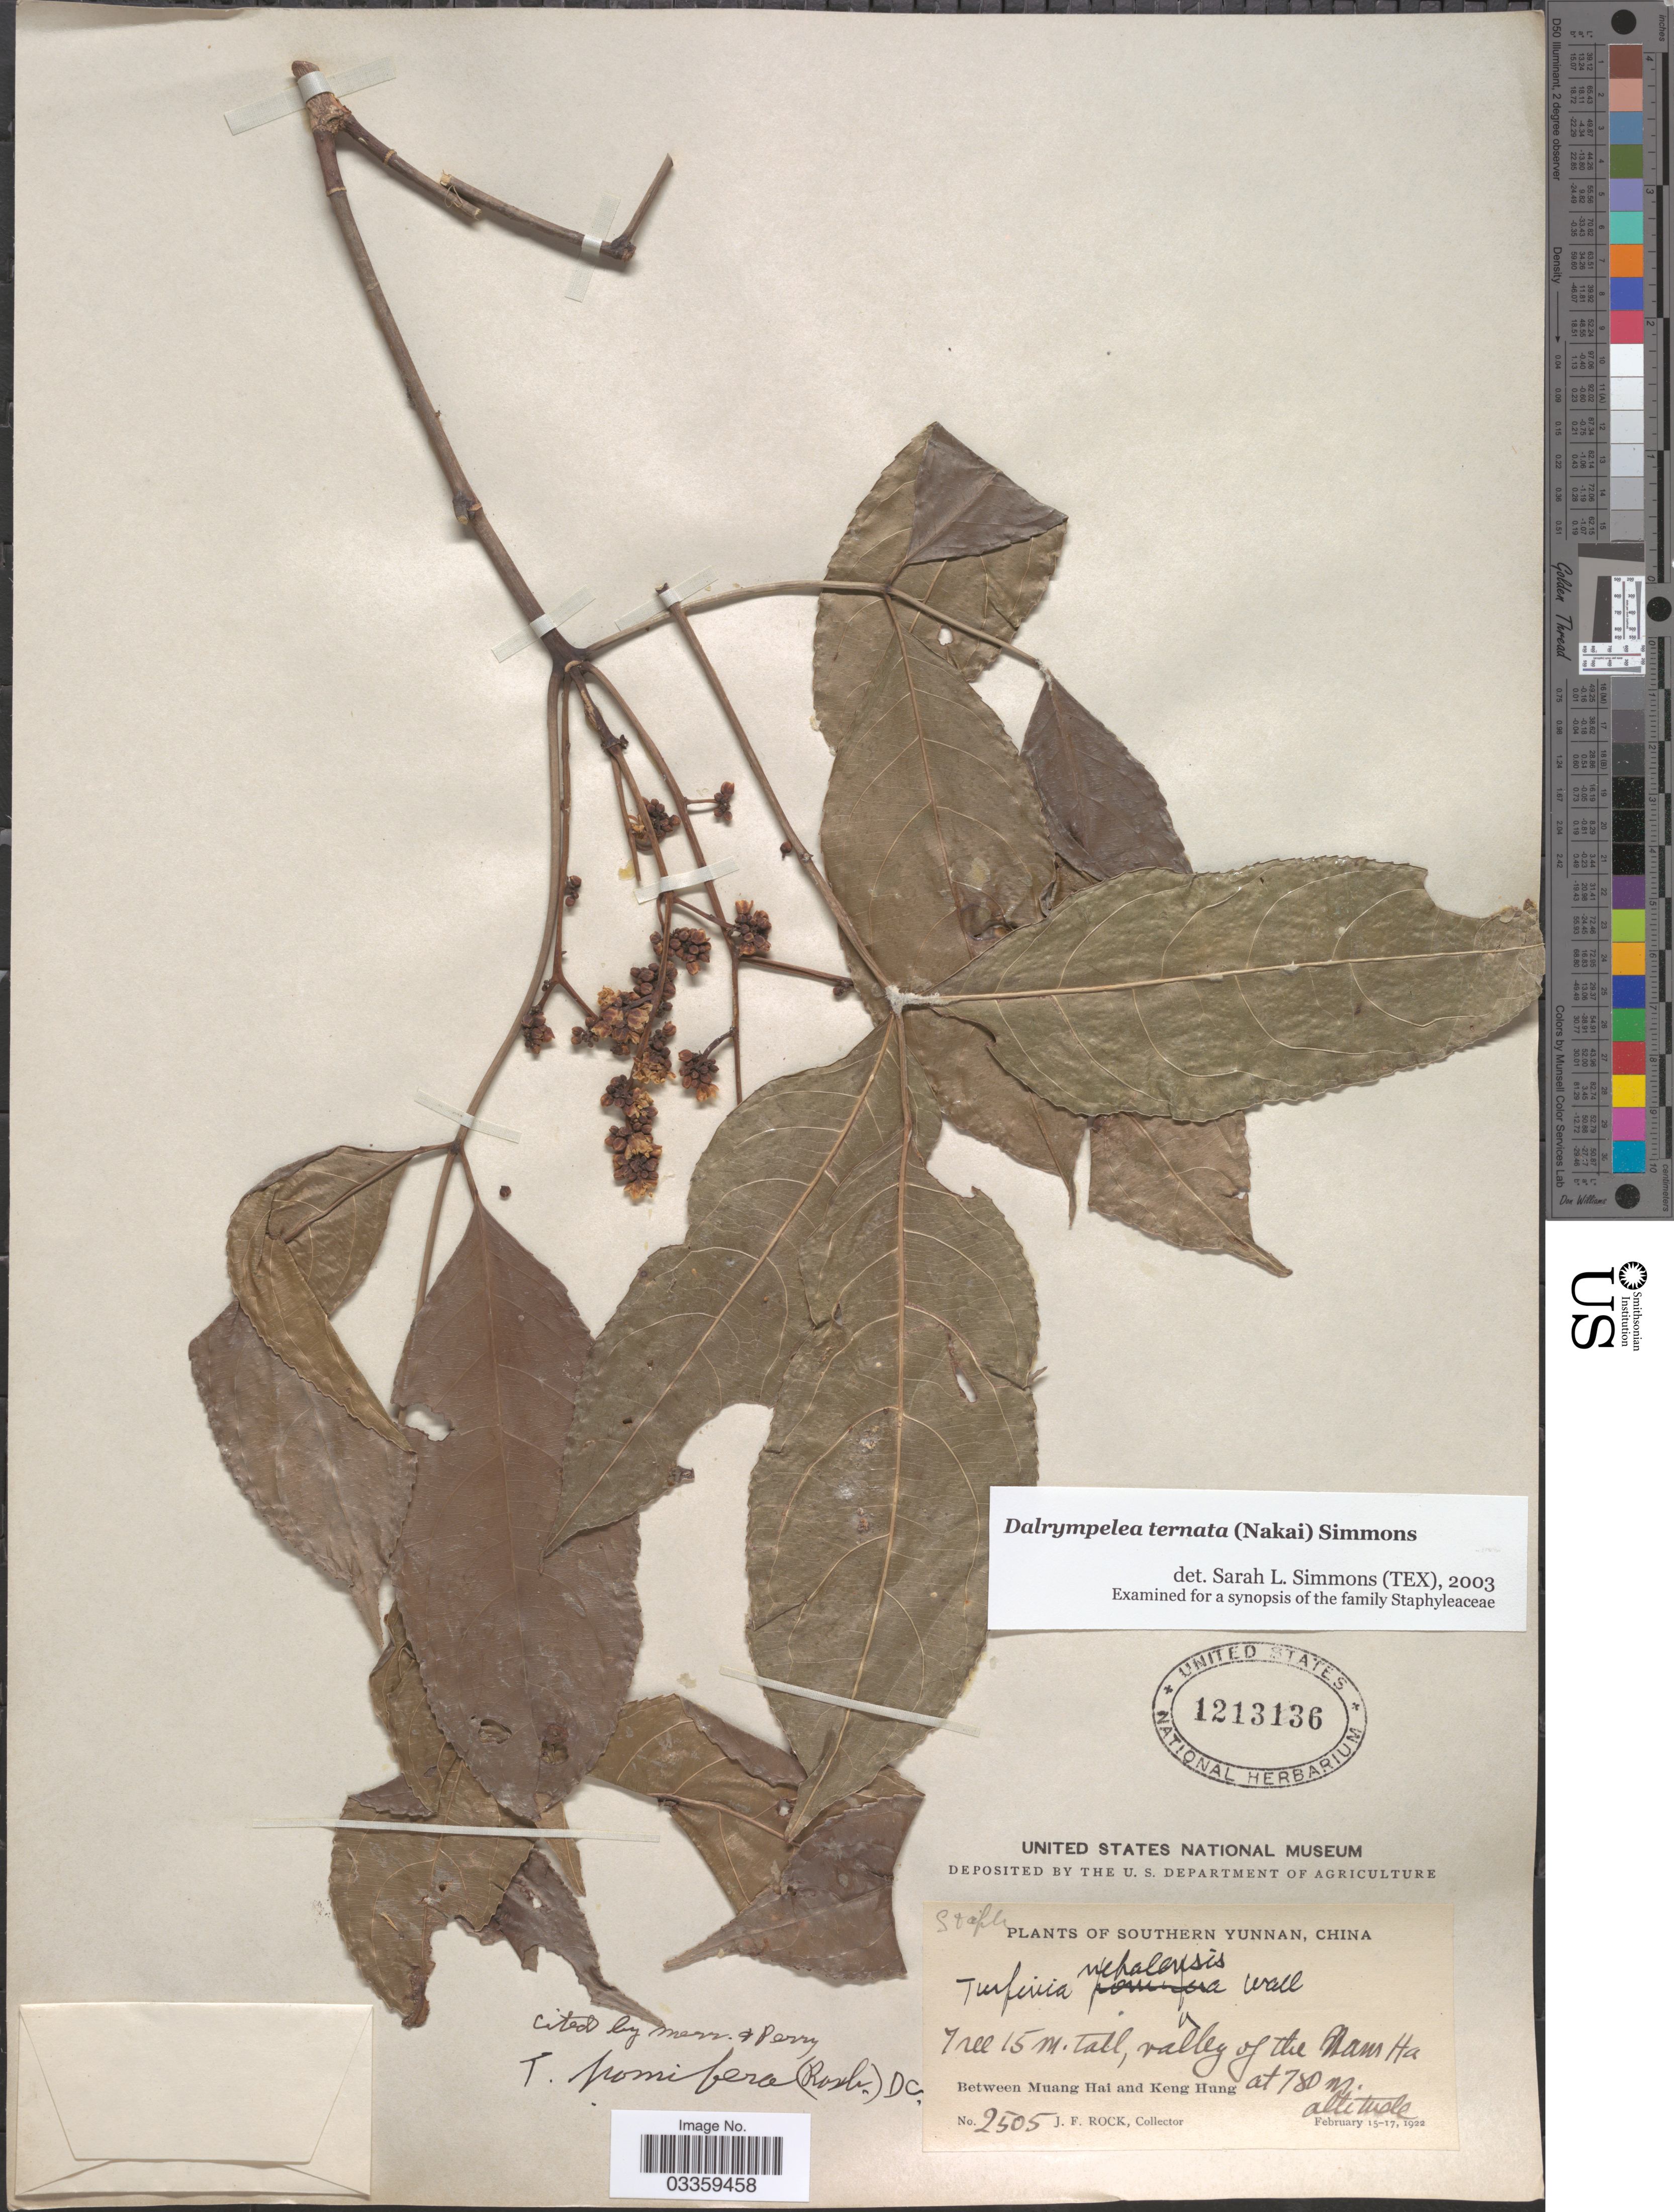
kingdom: Plantae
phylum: Tracheophyta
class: Magnoliopsida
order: Crossosomatales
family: Staphyleaceae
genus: Turpinia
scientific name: Turpinia ternata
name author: Nakai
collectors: J. Rock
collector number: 2505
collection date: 1922-02-15/1922-02-17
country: China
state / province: Yunnan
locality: Southern Yunnan. Valley of the Nam Ha. Between Muang Hai and Keng Hung.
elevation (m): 780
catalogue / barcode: US 1213136